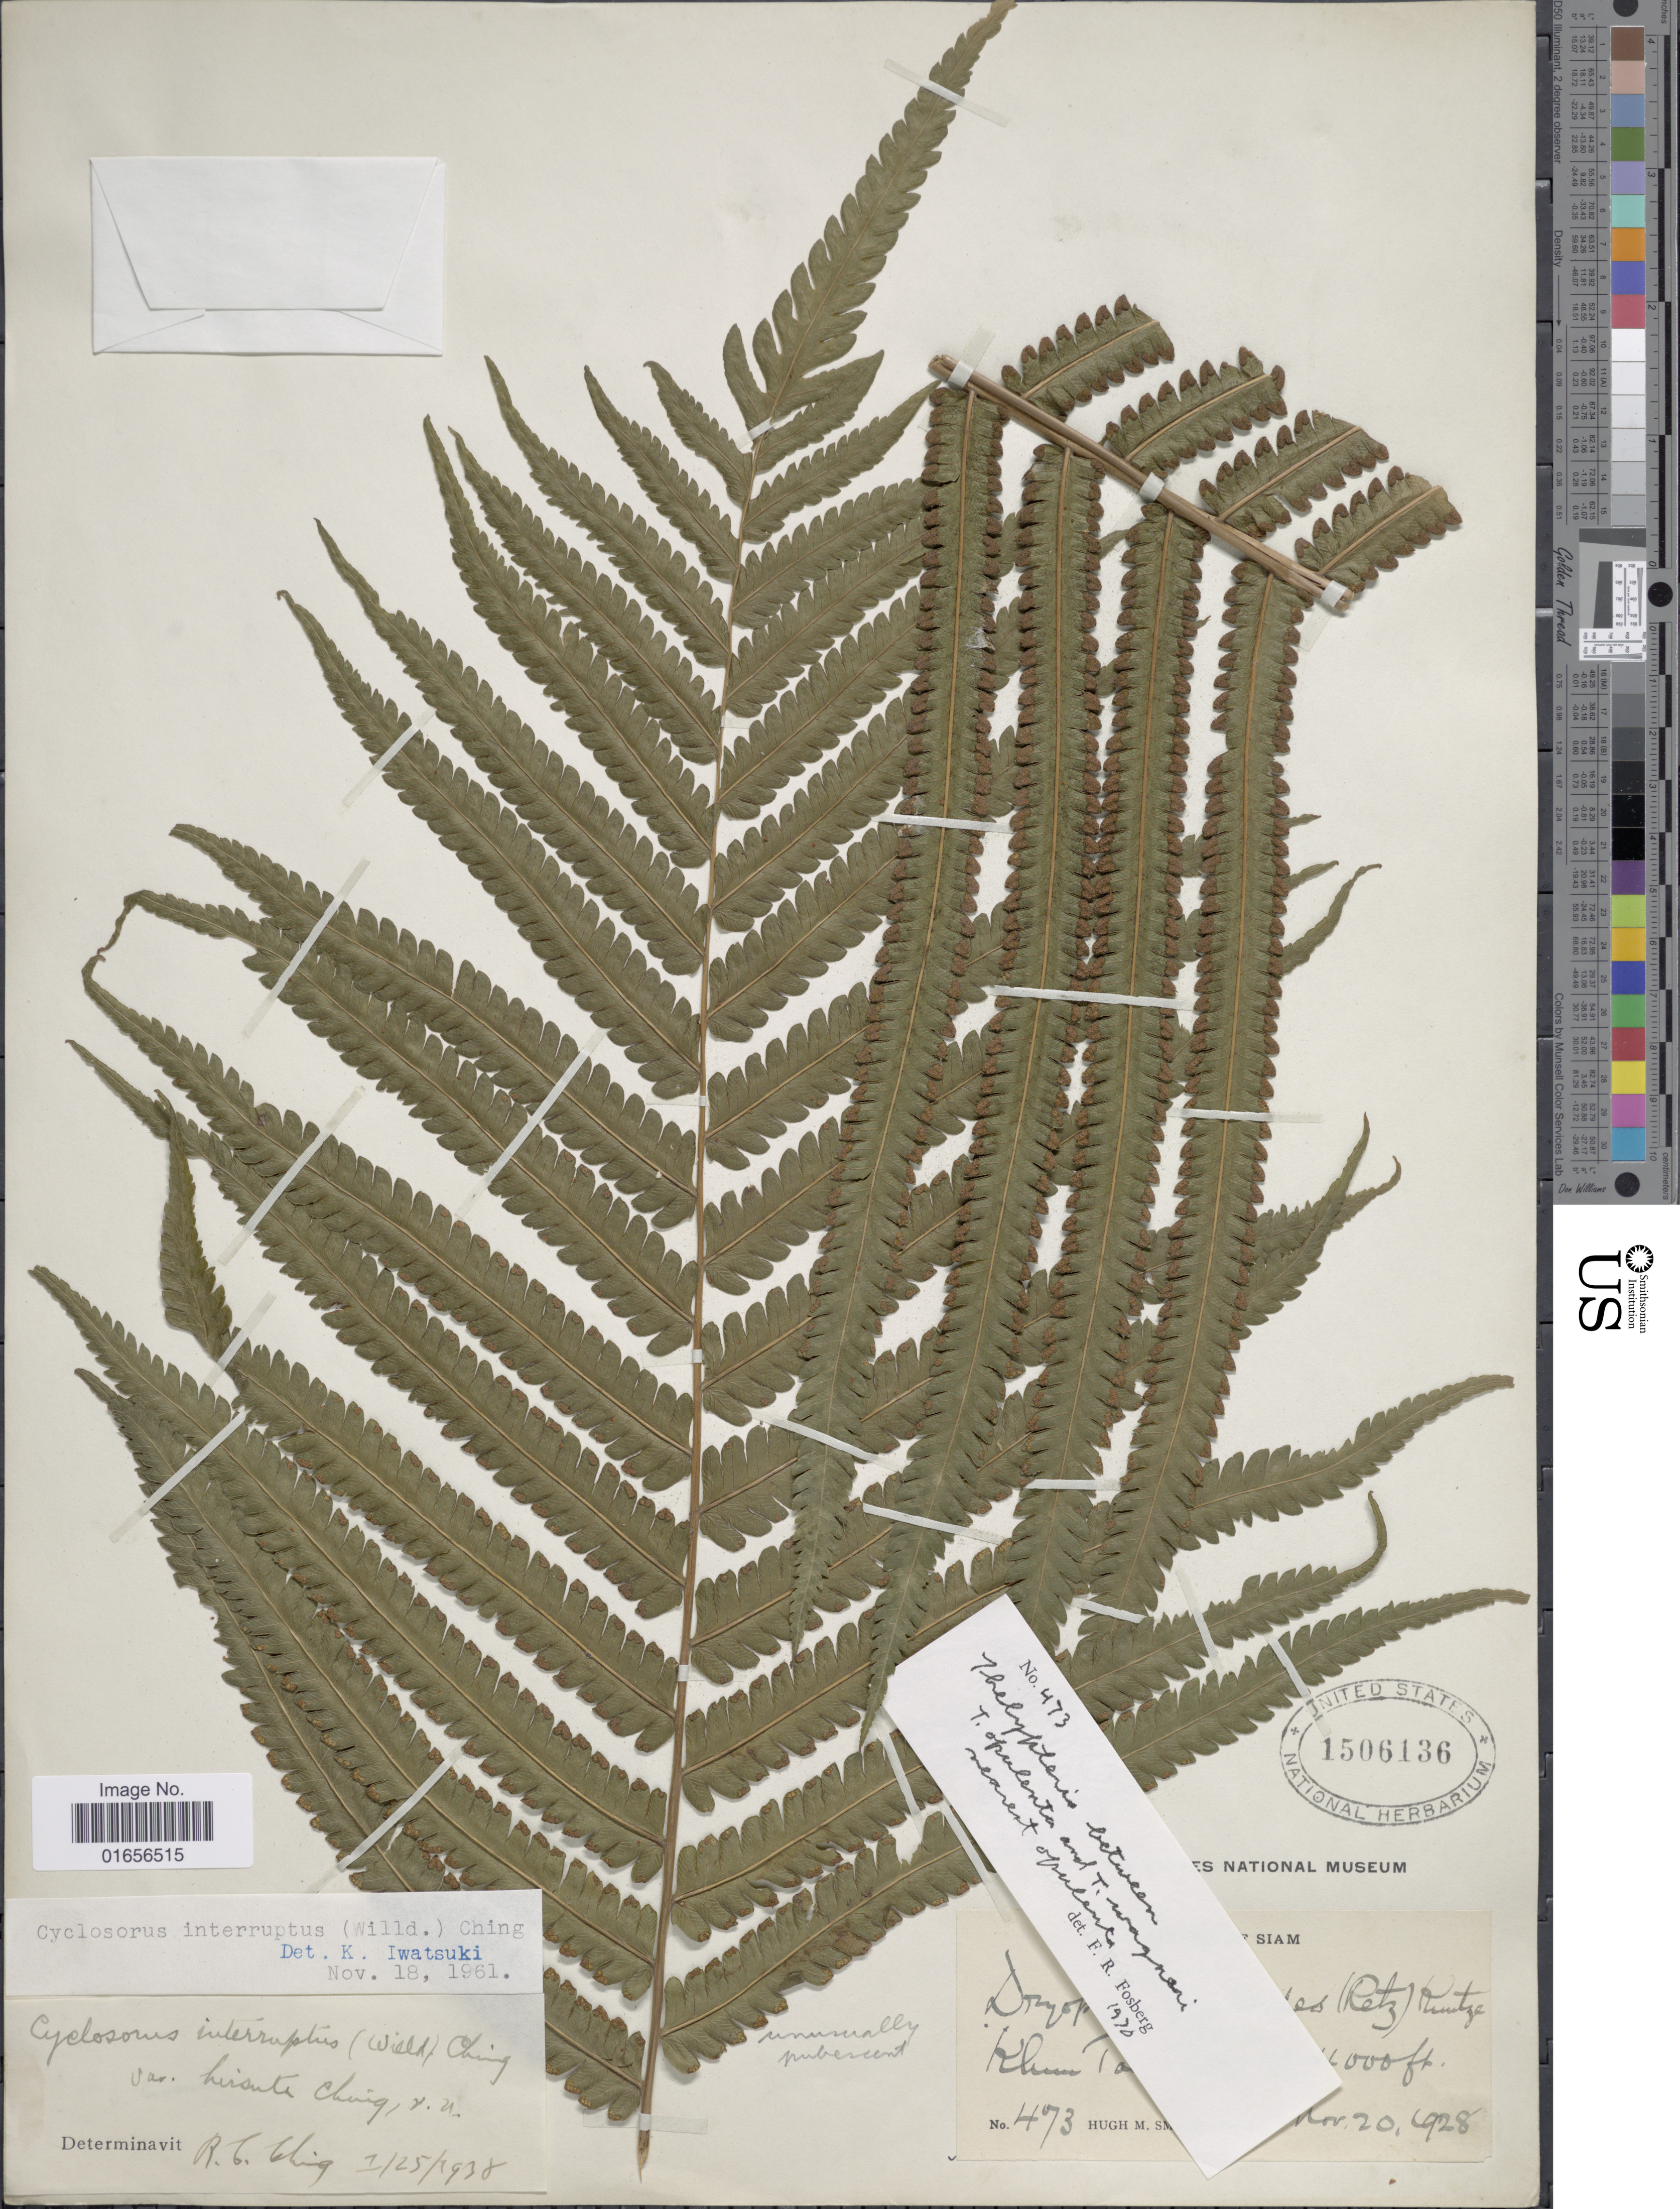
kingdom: Plantae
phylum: Tracheophyta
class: Polypodiopsida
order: Polypodiales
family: Thelypteridaceae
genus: Amphineuron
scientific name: Amphineuron opulentum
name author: (Kaulf.) Holttum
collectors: H. Smith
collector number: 473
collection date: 1928-11-20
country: Thailand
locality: Khum [illegible text]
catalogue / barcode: US 1506136